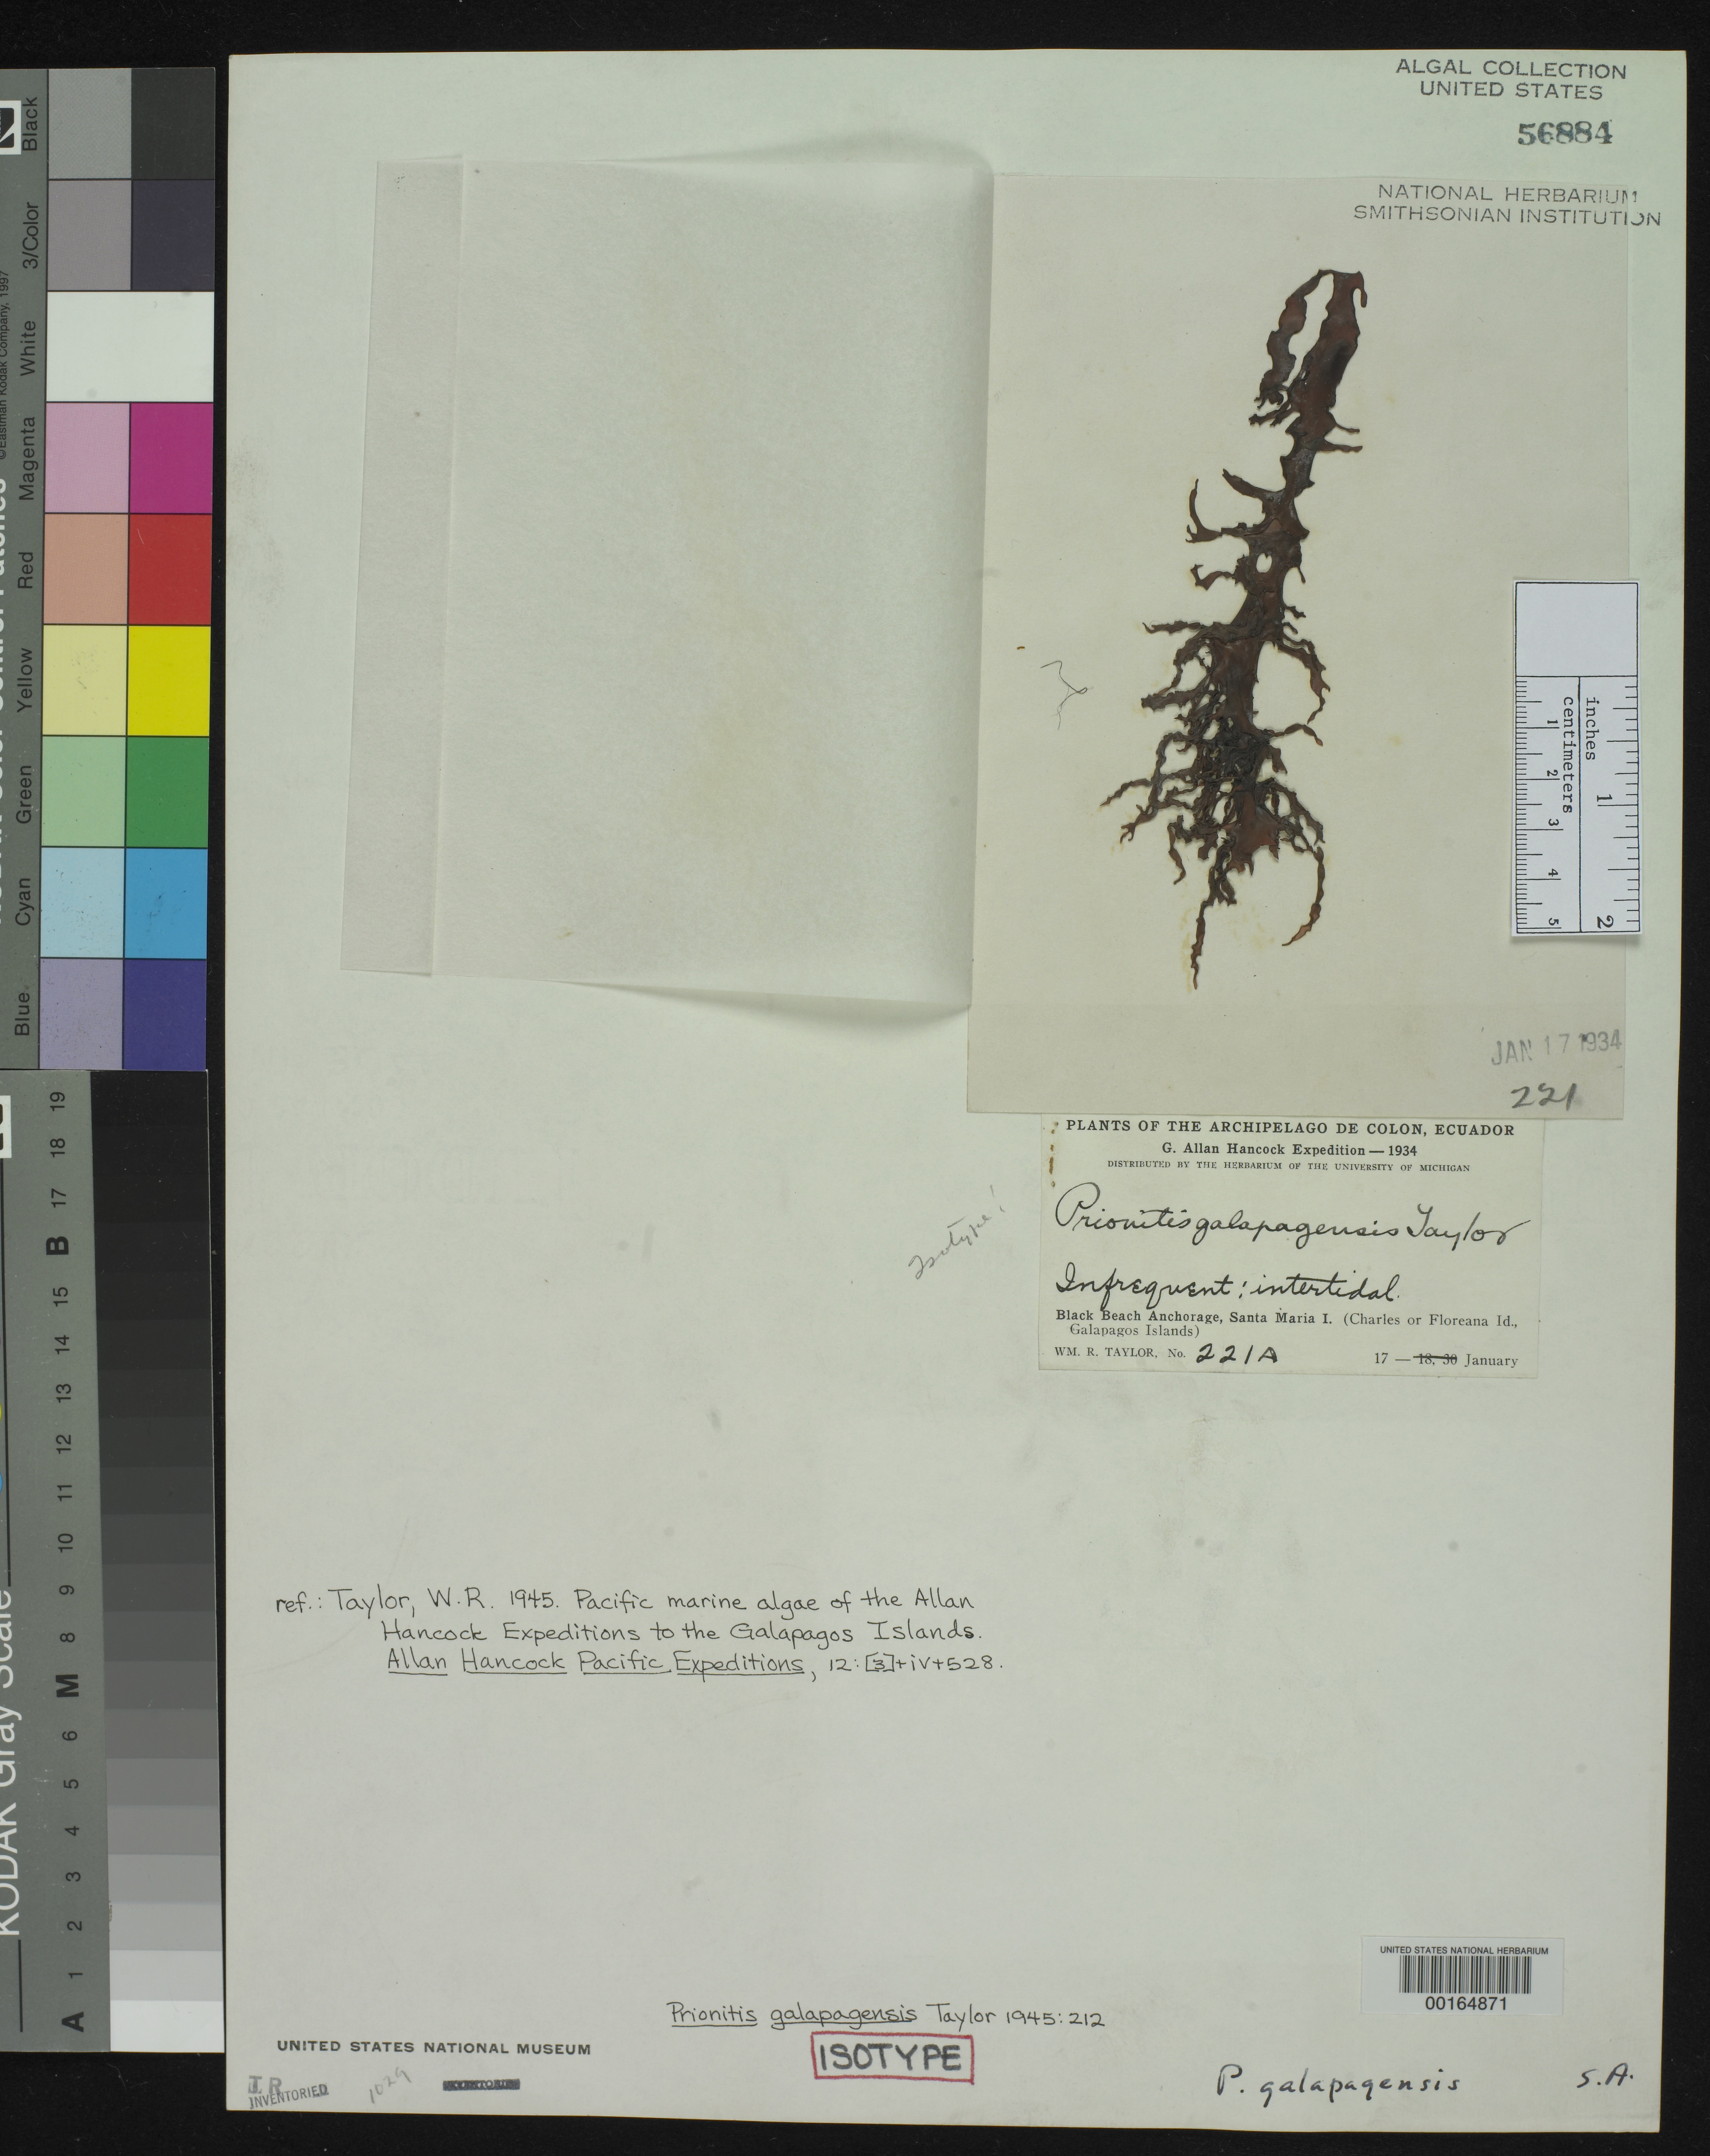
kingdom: Plantae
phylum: Rhodophyta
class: Florideophyceae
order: Cryptonemiales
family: Cryptonemiaceae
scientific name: Prionitis galapagensis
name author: W.R. Taylor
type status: Isotype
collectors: W. R. Taylor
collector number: WRT 34-221A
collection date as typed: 17 Jan 1934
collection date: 1934-01-17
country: Ecuador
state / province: Colón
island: Floreana [Charles, Santa Maria]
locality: Black Beach Anchorage.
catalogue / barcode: US 56884